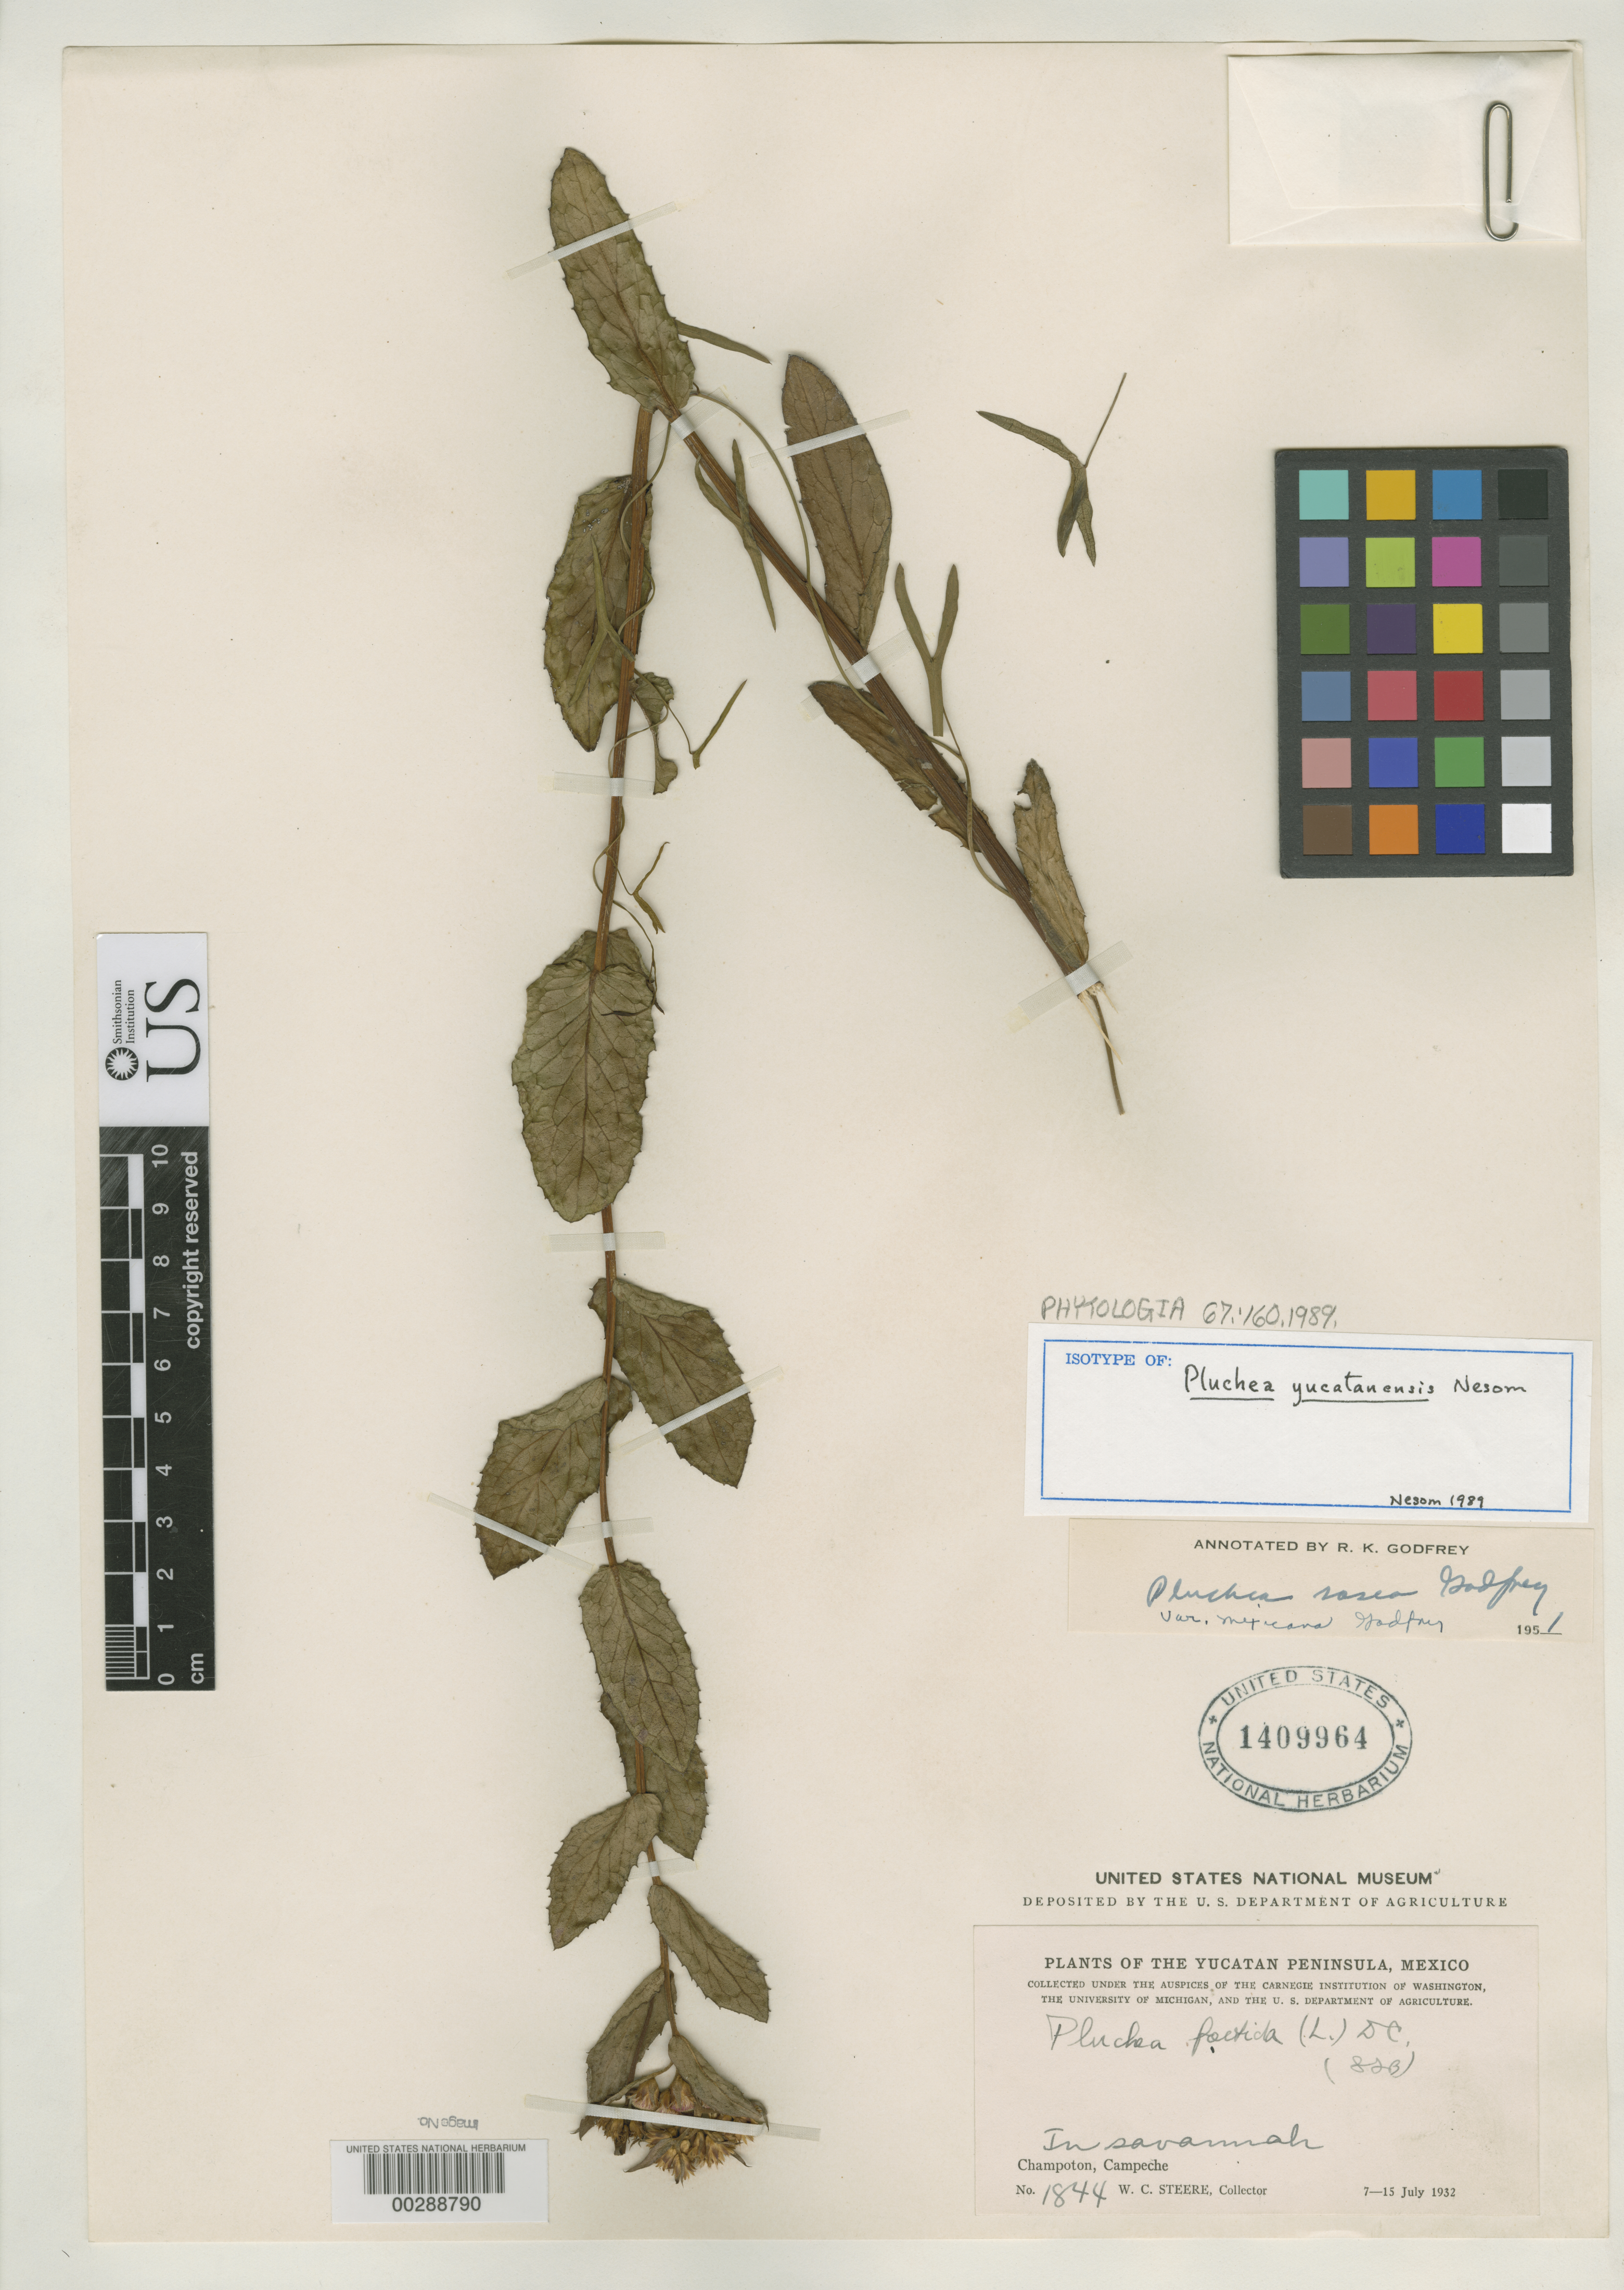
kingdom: Plantae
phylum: Tracheophyta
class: Magnoliopsida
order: Asterales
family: Asteraceae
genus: Pluchea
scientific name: Pluchea yucatanensis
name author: G.L. Nesom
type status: Isotype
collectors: W. C. Steere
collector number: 1844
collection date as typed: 07 Jul 1932 to 15 Jul 1932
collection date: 1932-07-07/1932-07-15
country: Mexico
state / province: Campeche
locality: Champoton, in savannah.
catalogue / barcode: US 1409964